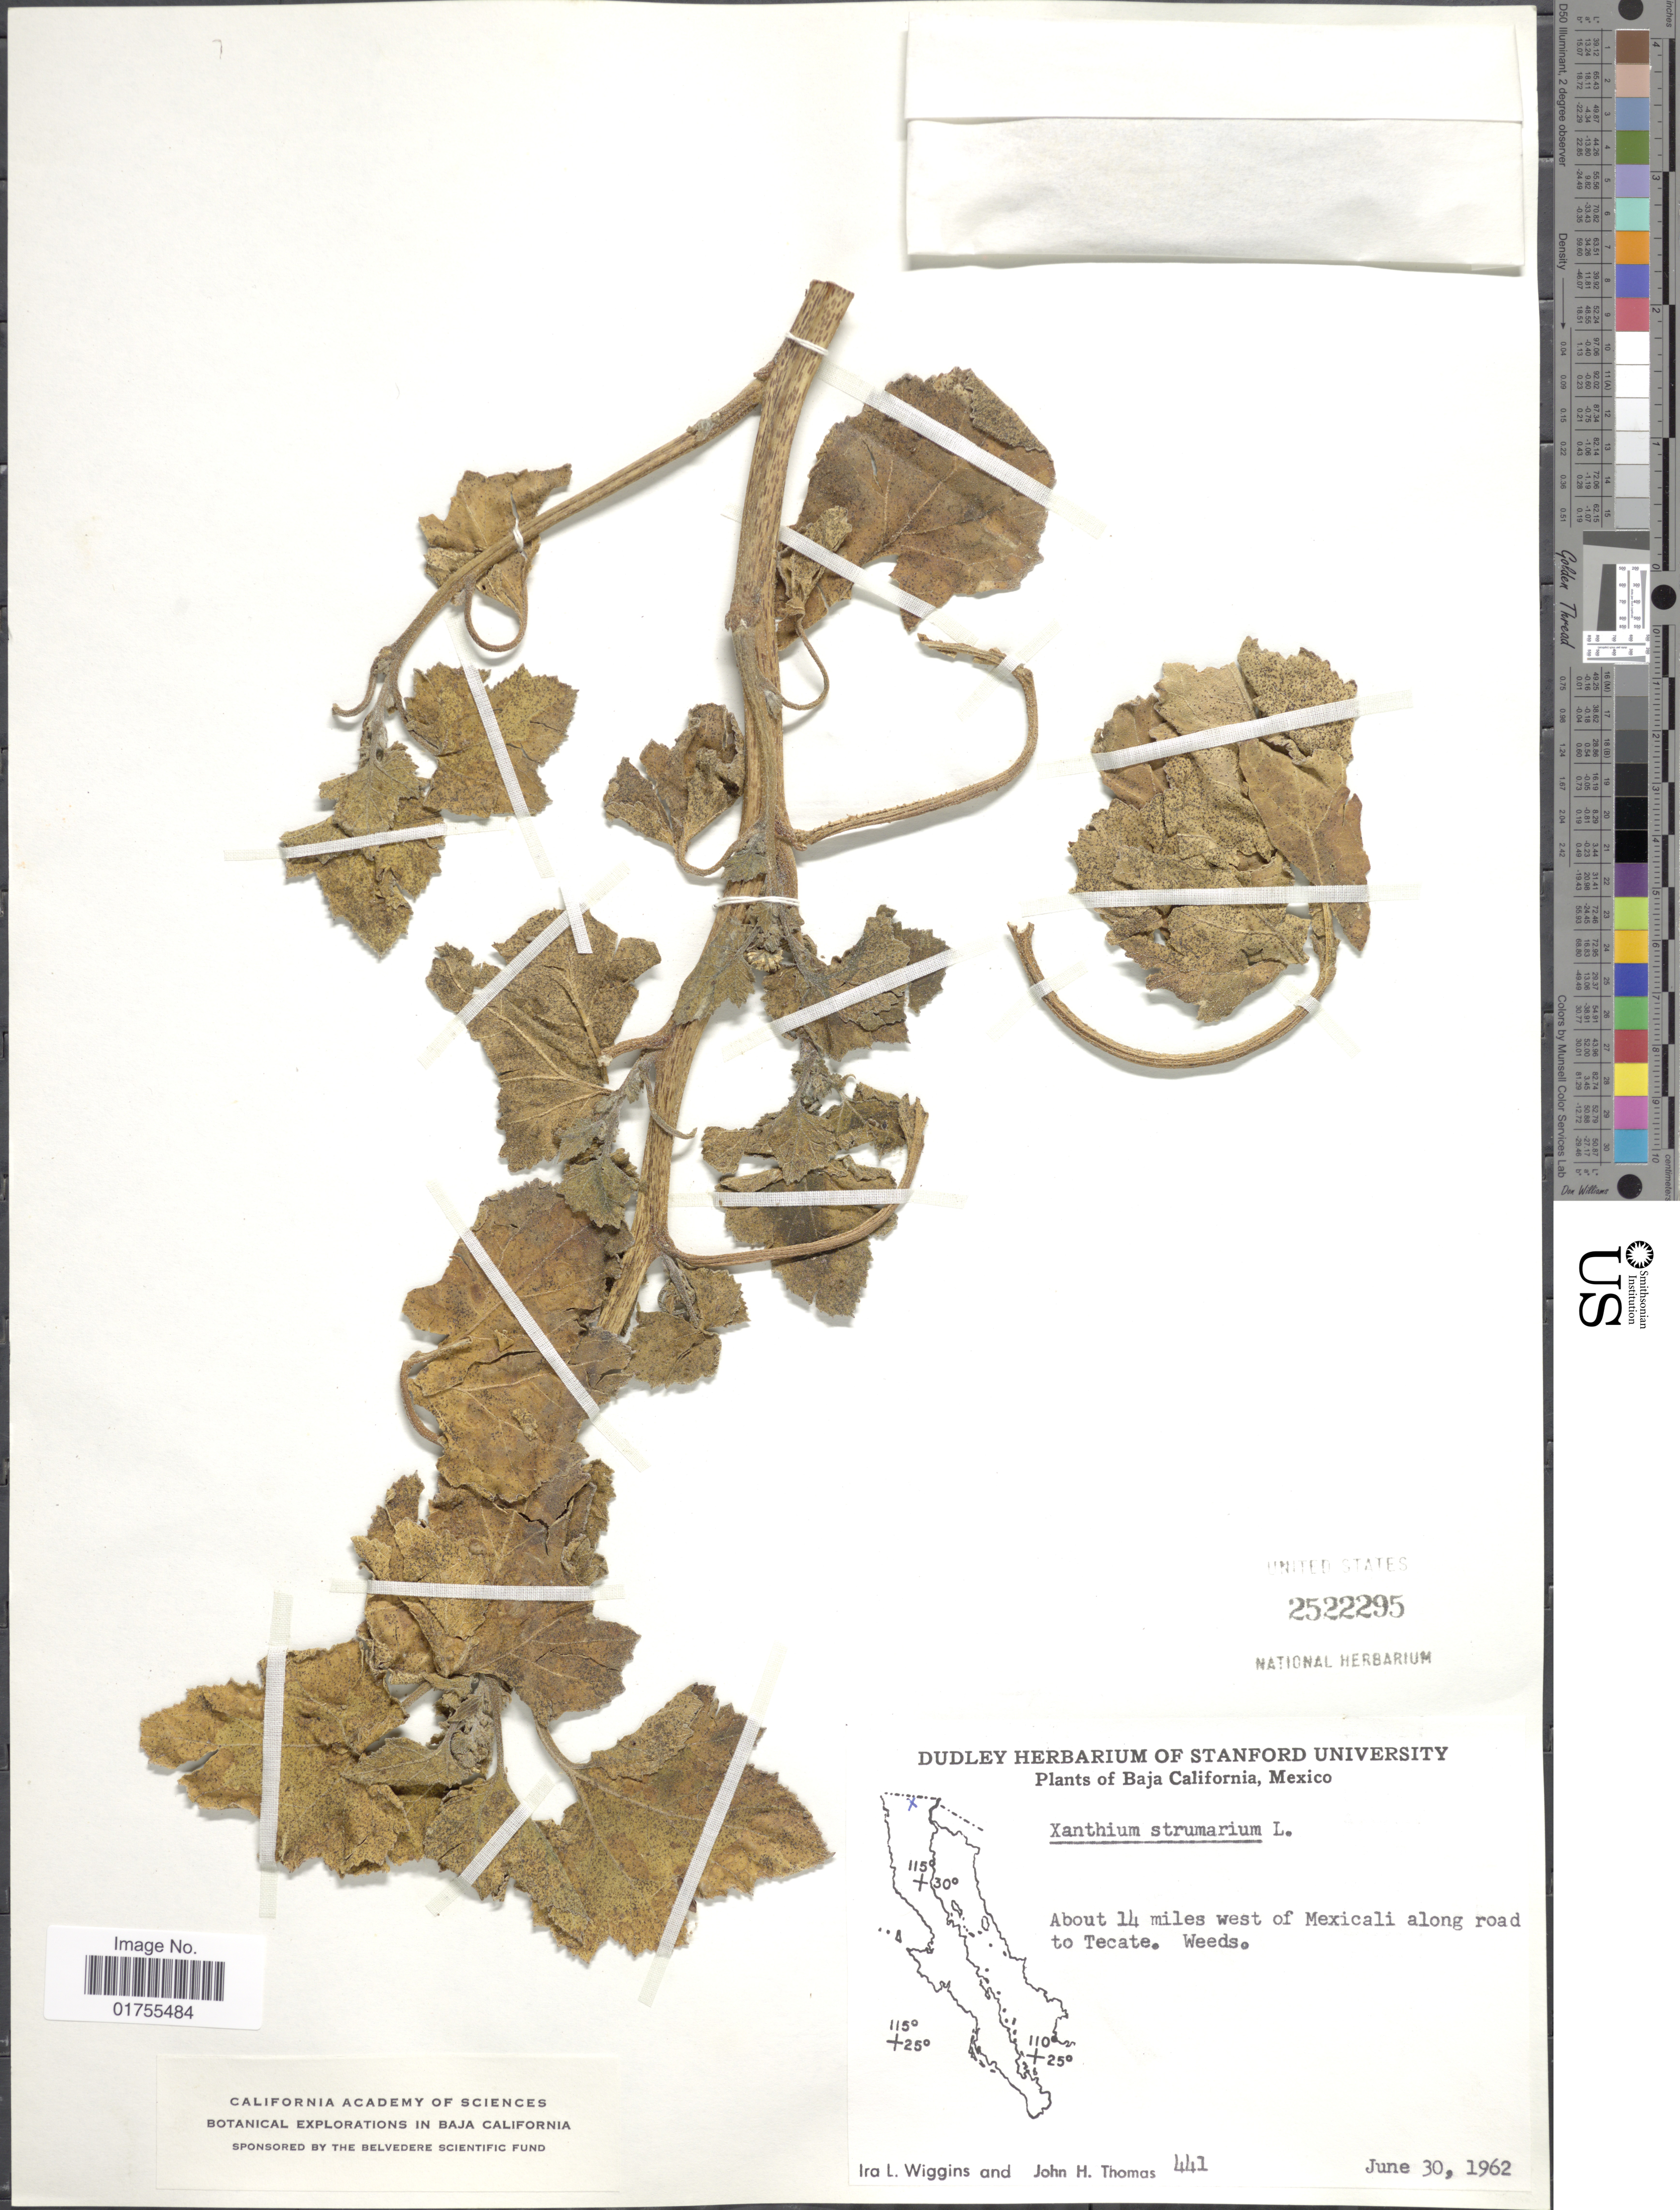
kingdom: Plantae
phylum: Tracheophyta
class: Magnoliopsida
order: Asterales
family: Asteraceae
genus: Xanthium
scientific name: Xanthium strumarium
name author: L.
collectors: I. L. Wiggins & J. H. Thomas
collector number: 441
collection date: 1962-06-30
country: Mexico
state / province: Baja California Norte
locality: About 14 miles west of Mexicali along road to Tecate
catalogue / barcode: US 2522295